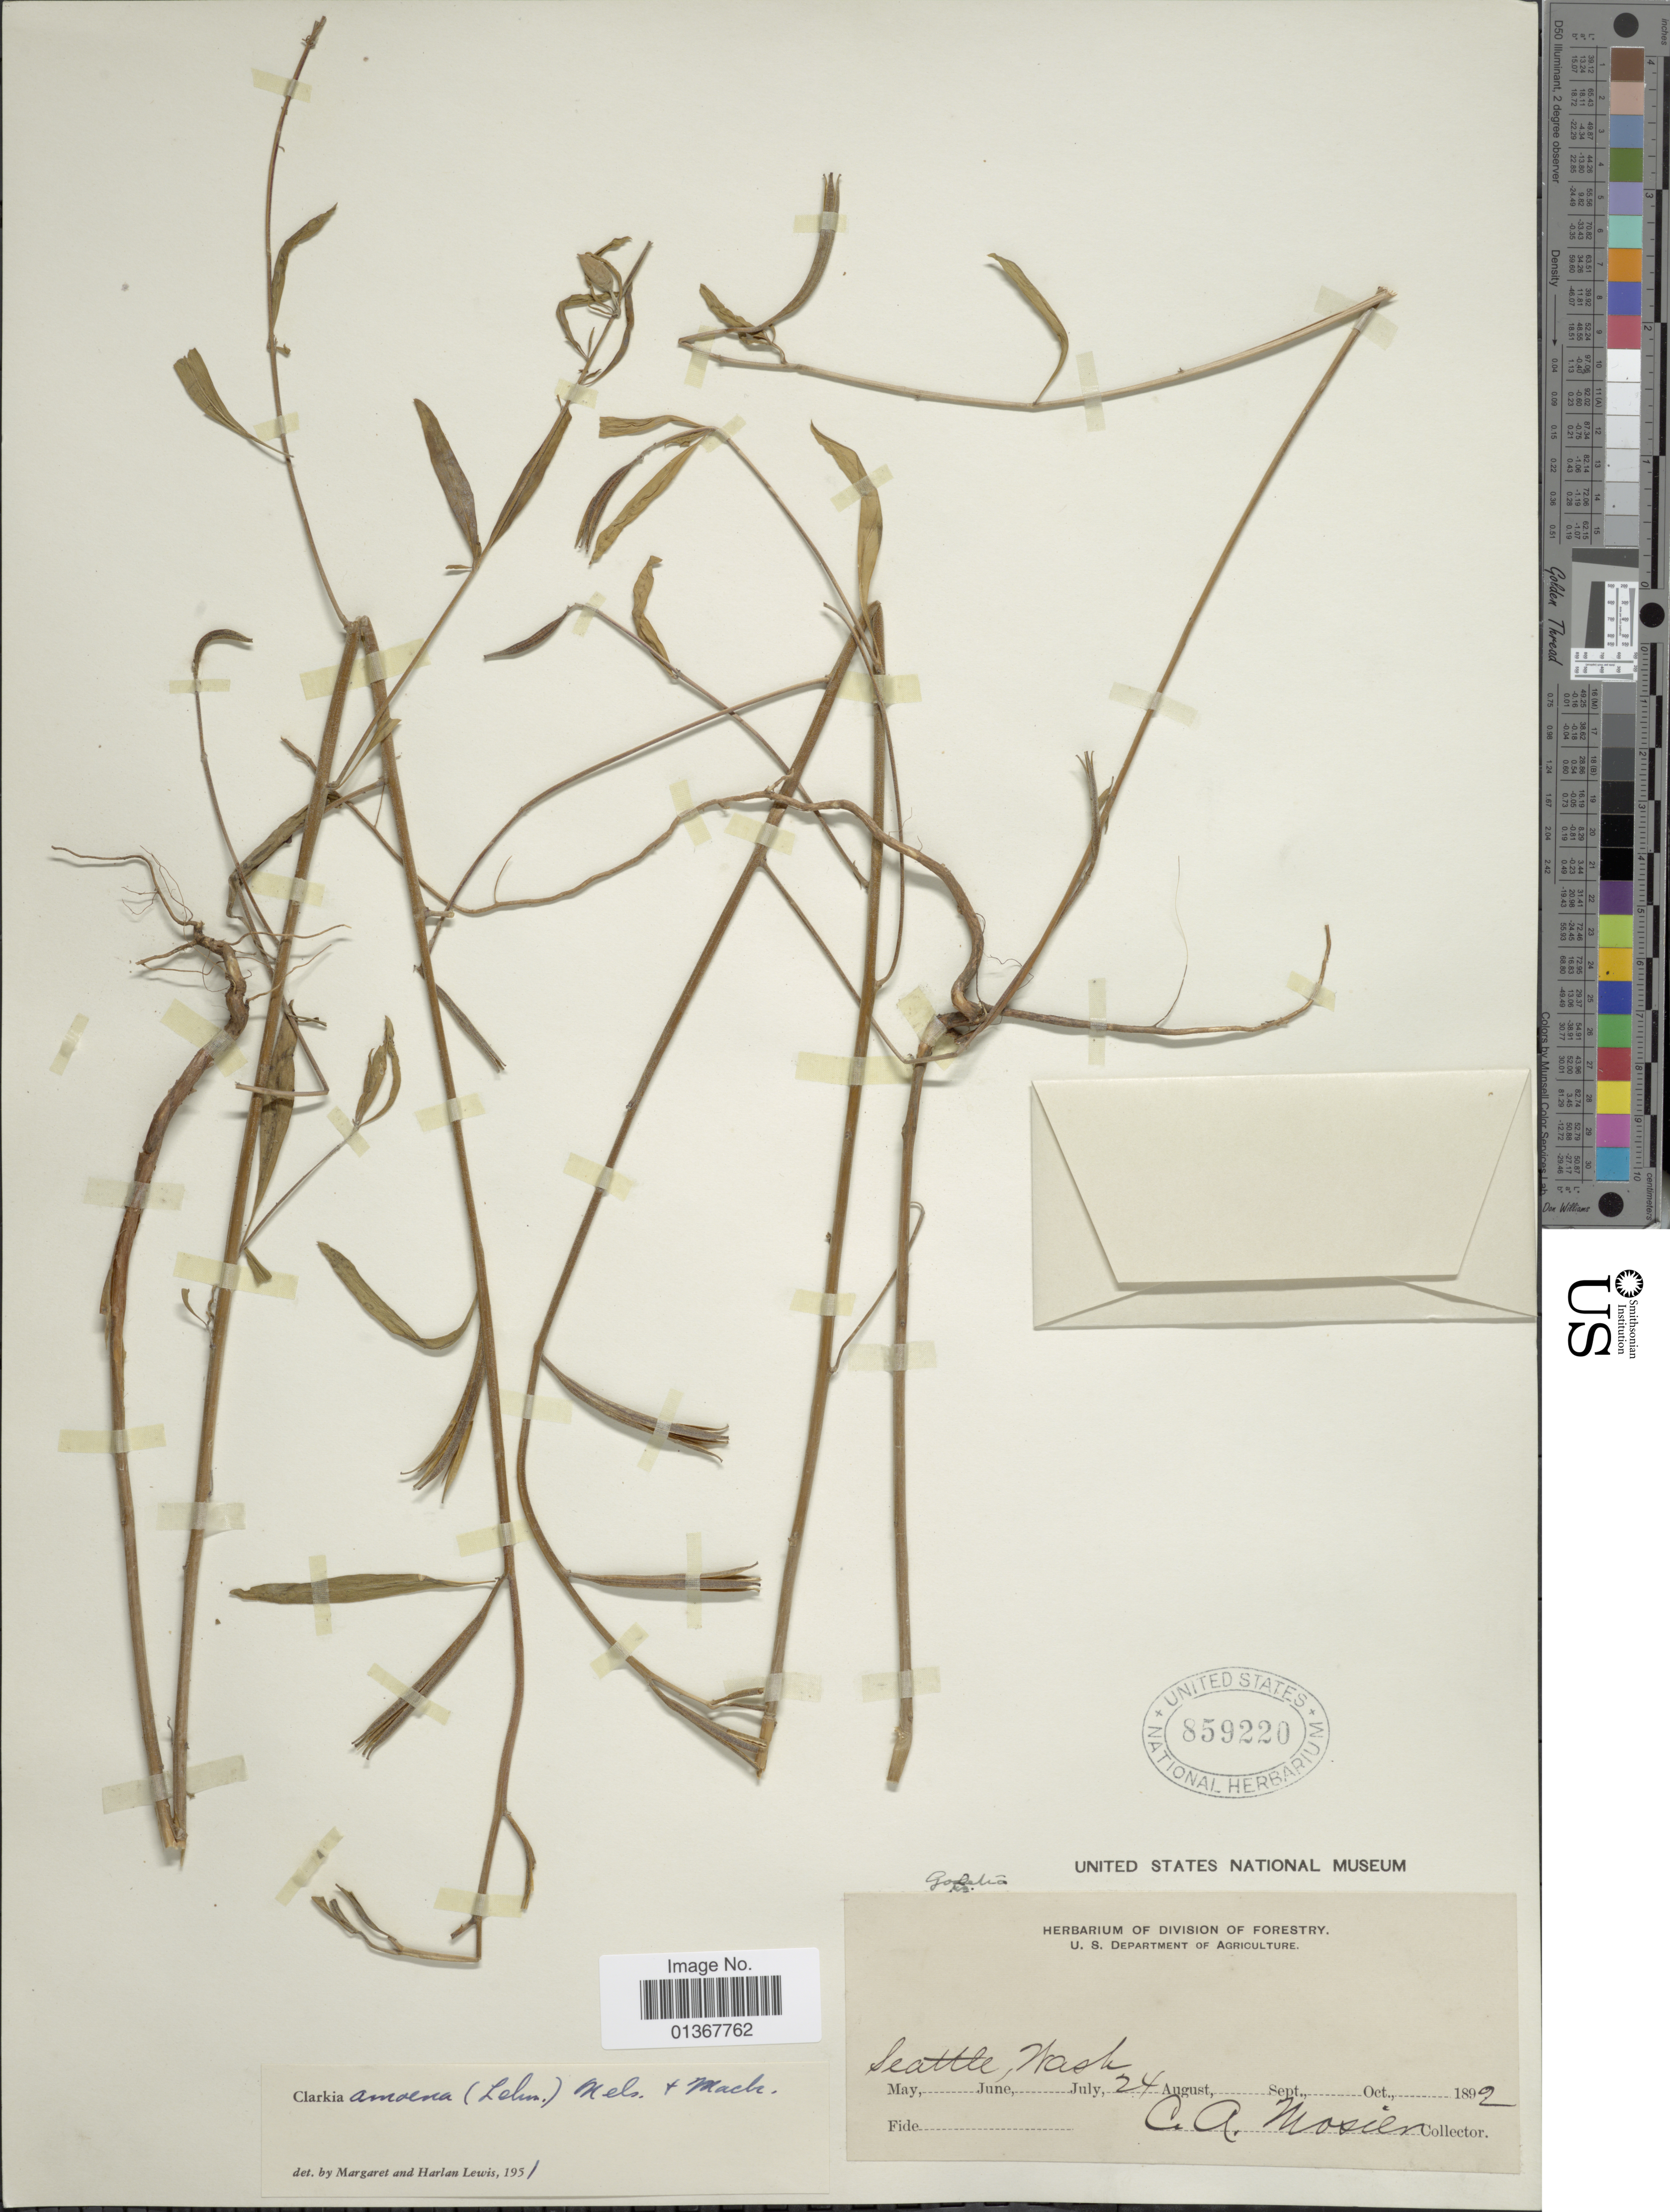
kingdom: Plantae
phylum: Tracheophyta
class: Magnoliopsida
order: Myrtales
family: Onagraceae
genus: Clarkia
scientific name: Clarkia amoena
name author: (Lehm.) A. Nelson & J.F. Macbr.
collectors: C. A. Mosier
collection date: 1892-08-24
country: United States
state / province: Washington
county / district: King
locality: Seattle.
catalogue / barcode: US 859220